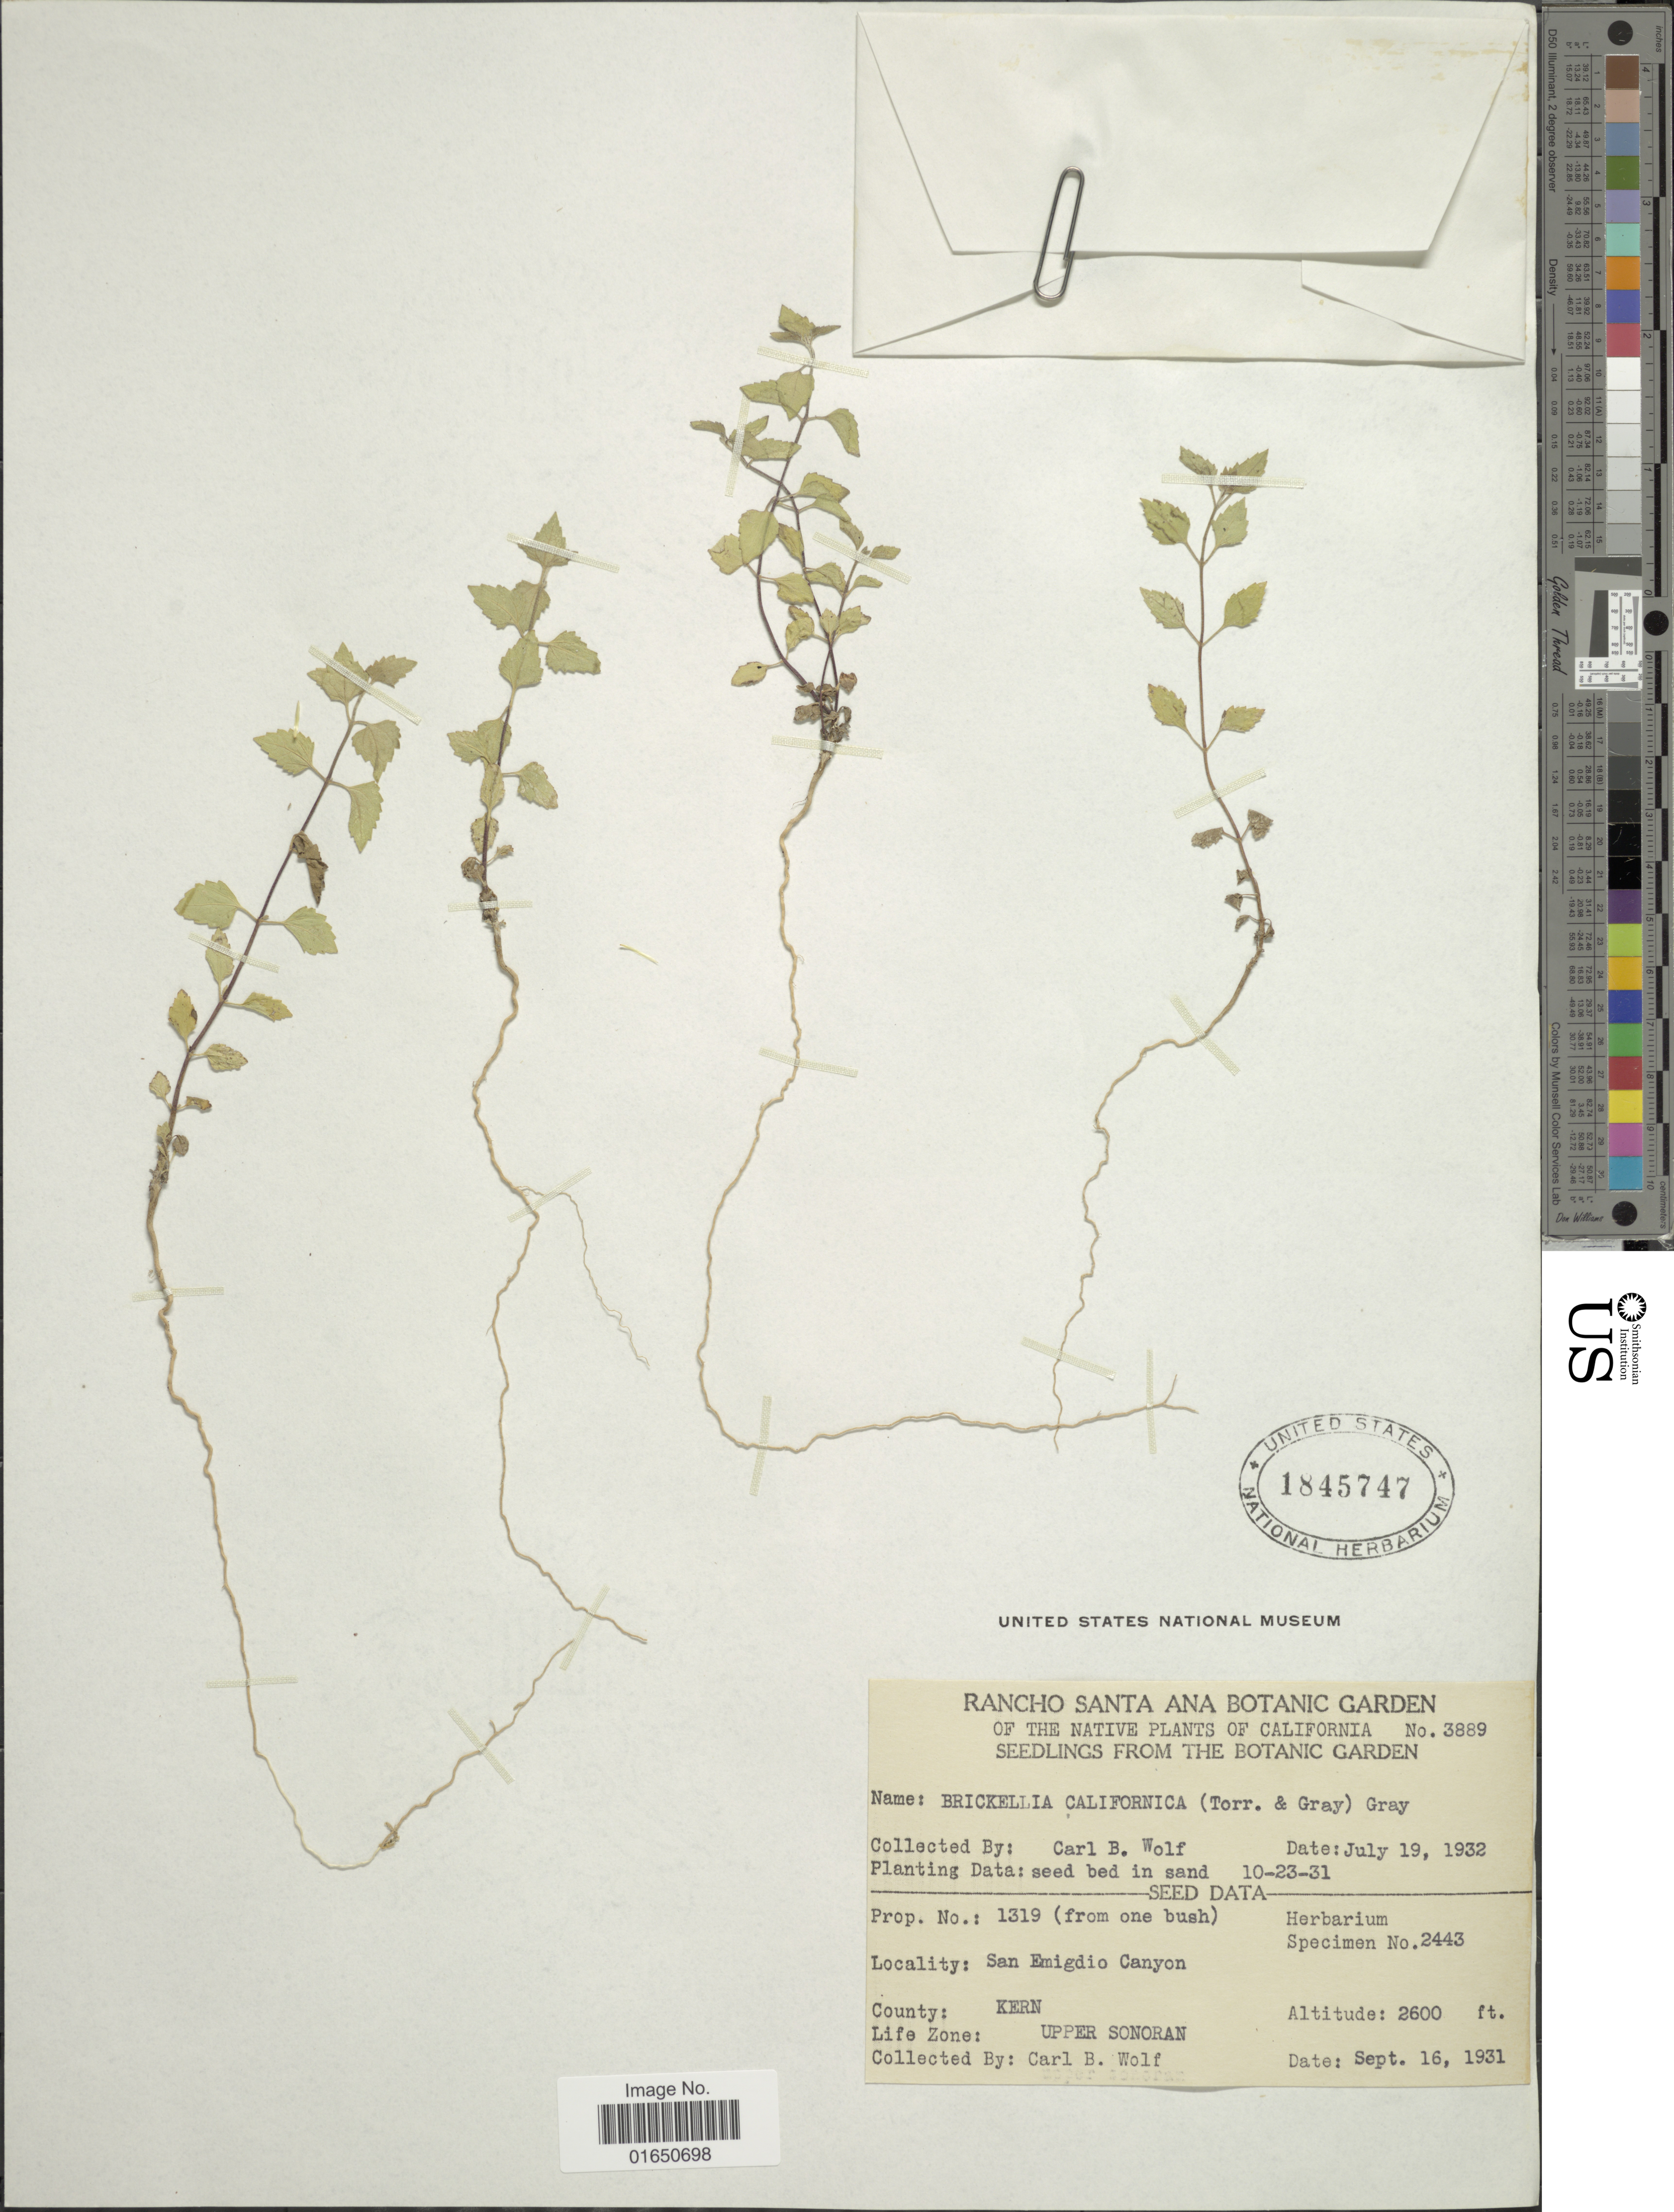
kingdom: Plantae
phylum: Tracheophyta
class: Magnoliopsida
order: Asterales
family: Asteraceae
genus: Brickellia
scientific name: Brickellia californica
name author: (Torr. & A. Gray) A. Gray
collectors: C. B. Wolf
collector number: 3889?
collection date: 1931-09-16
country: United States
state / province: California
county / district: Kern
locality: San Emigdio Canyon. County: Kern. Life Zone: Upper Sonoran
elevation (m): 792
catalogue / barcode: US 1845747